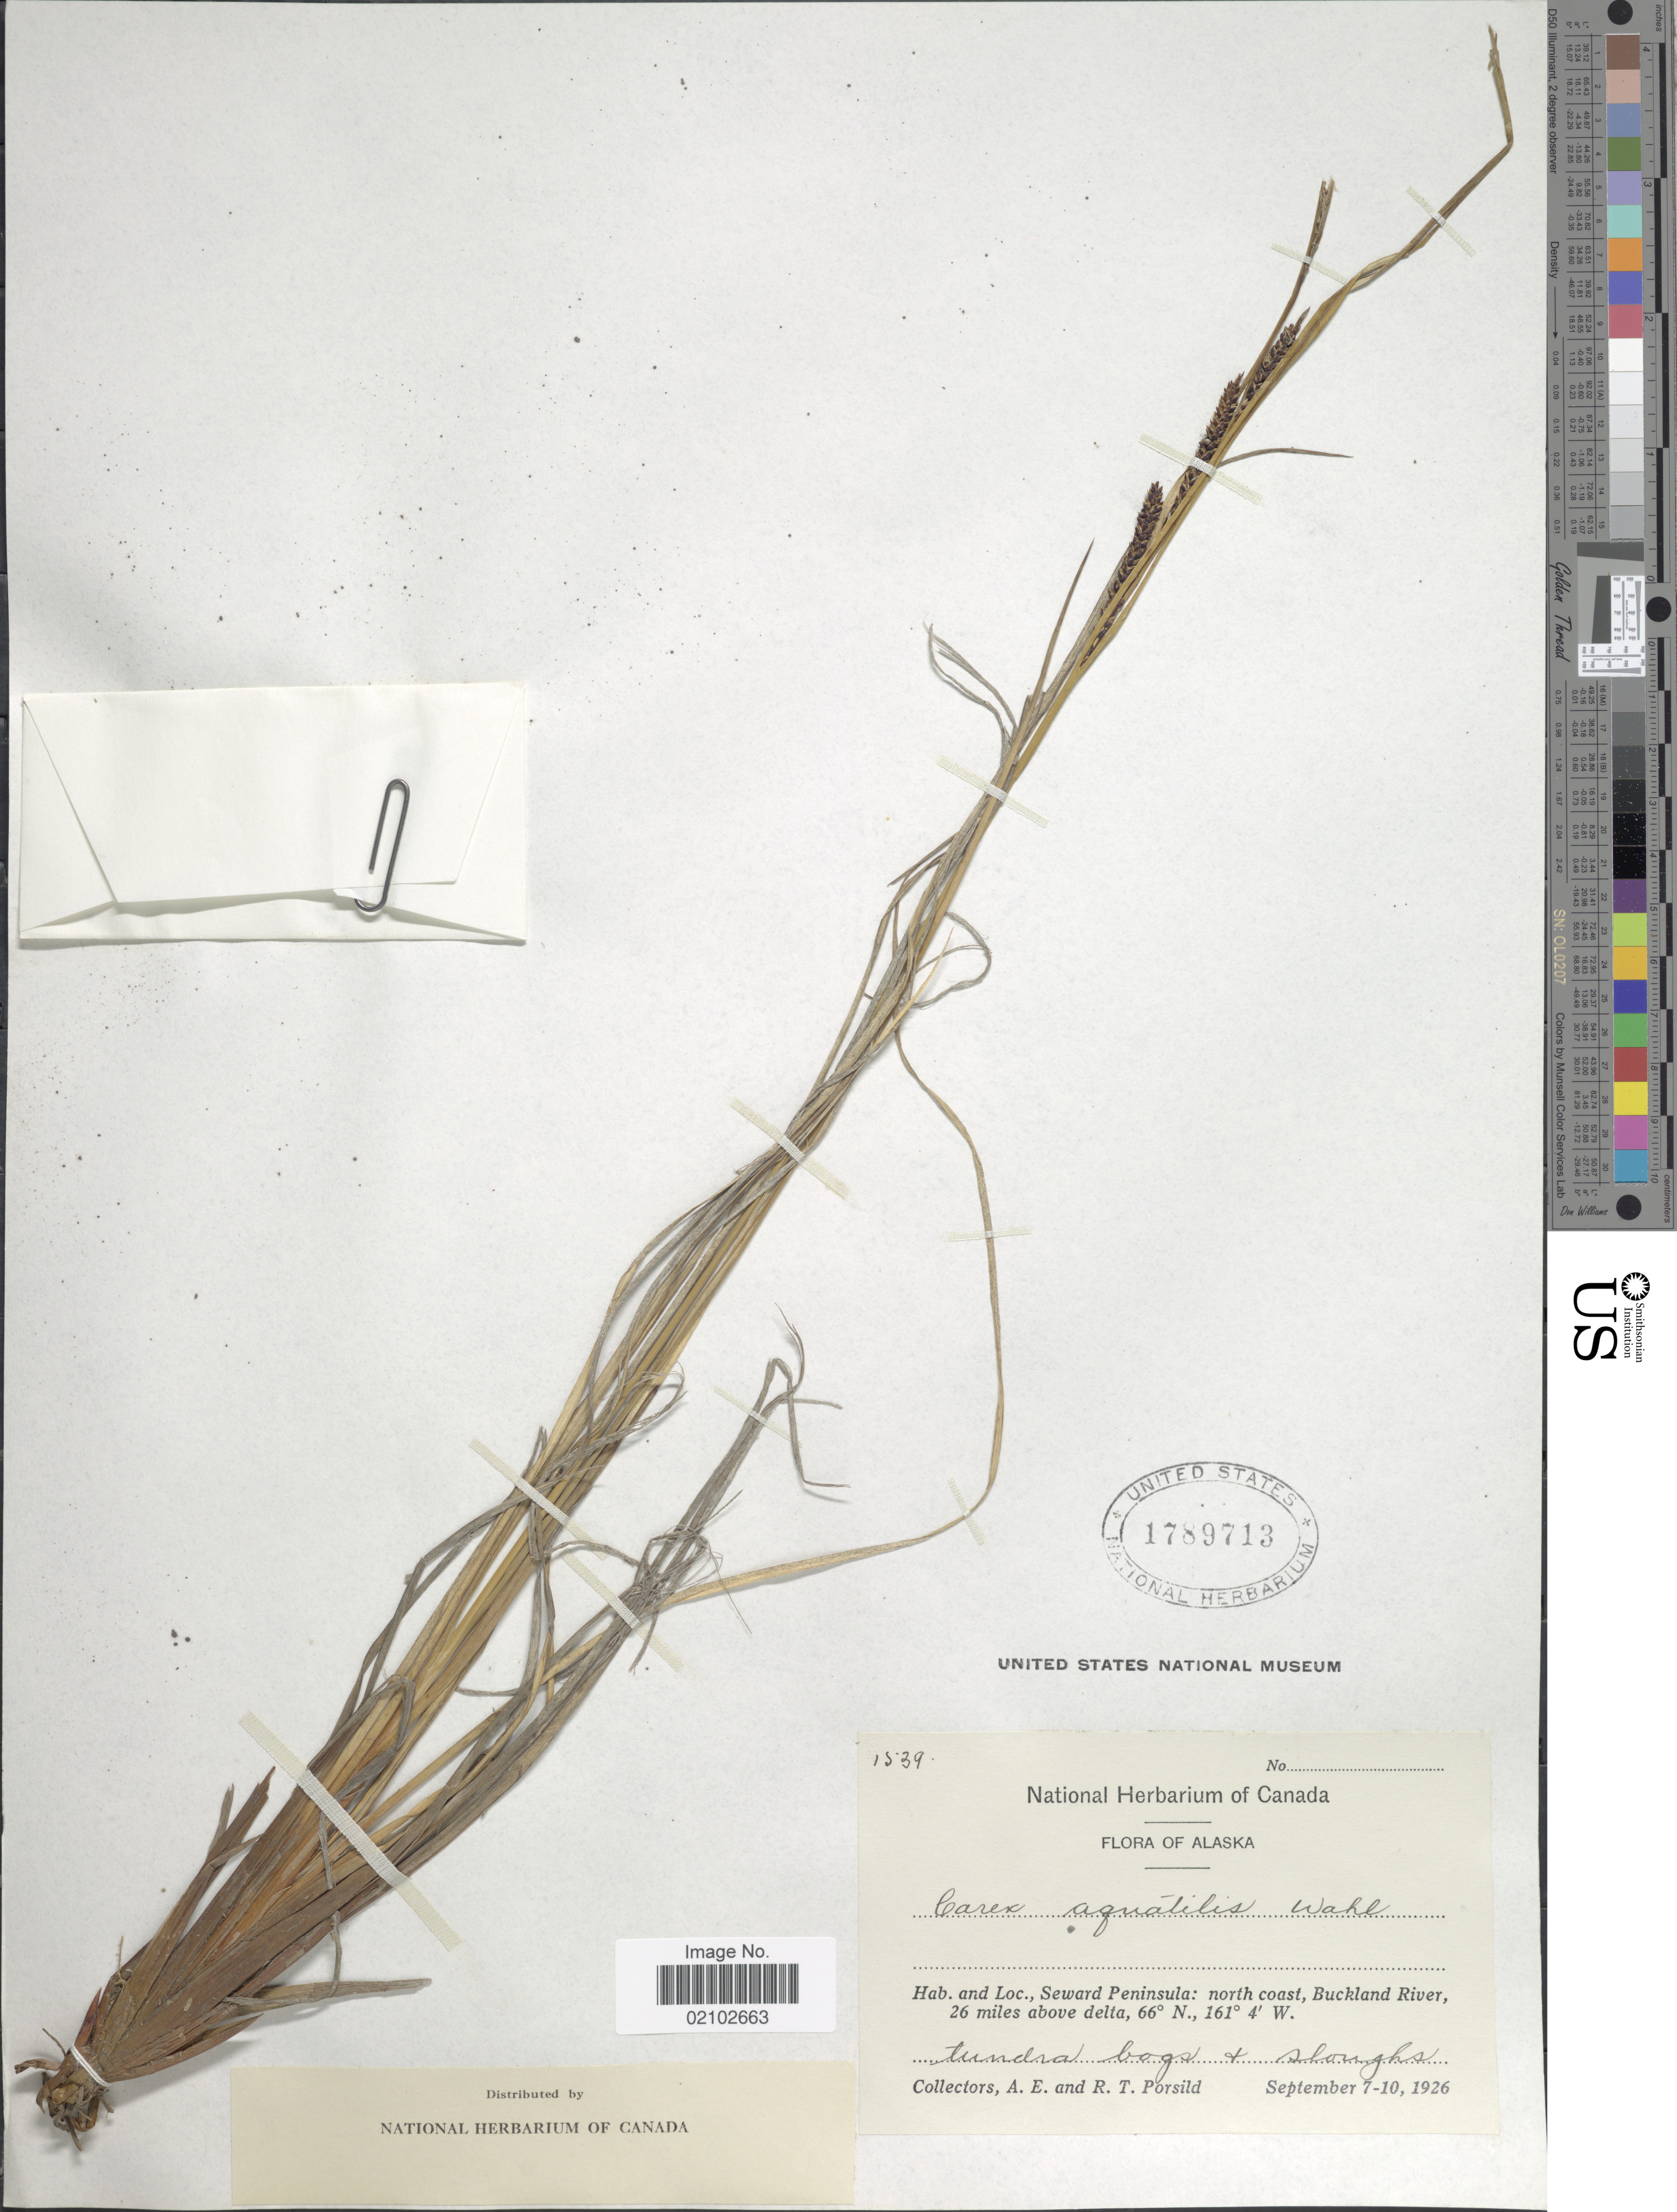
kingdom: Plantae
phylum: Tracheophyta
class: Liliopsida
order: Poales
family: Cyperaceae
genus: Carex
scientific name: Carex aquatilis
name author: Wahlenb.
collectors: A. E. Porsild & R. T. Porsild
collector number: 1539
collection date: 1926-09-07/1926-09-10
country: United States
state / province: Alaska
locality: Seward Peninsula: north coast, Buckland River, 26 miles above delta, tundra bogs and sloughs.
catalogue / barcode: US 1789713